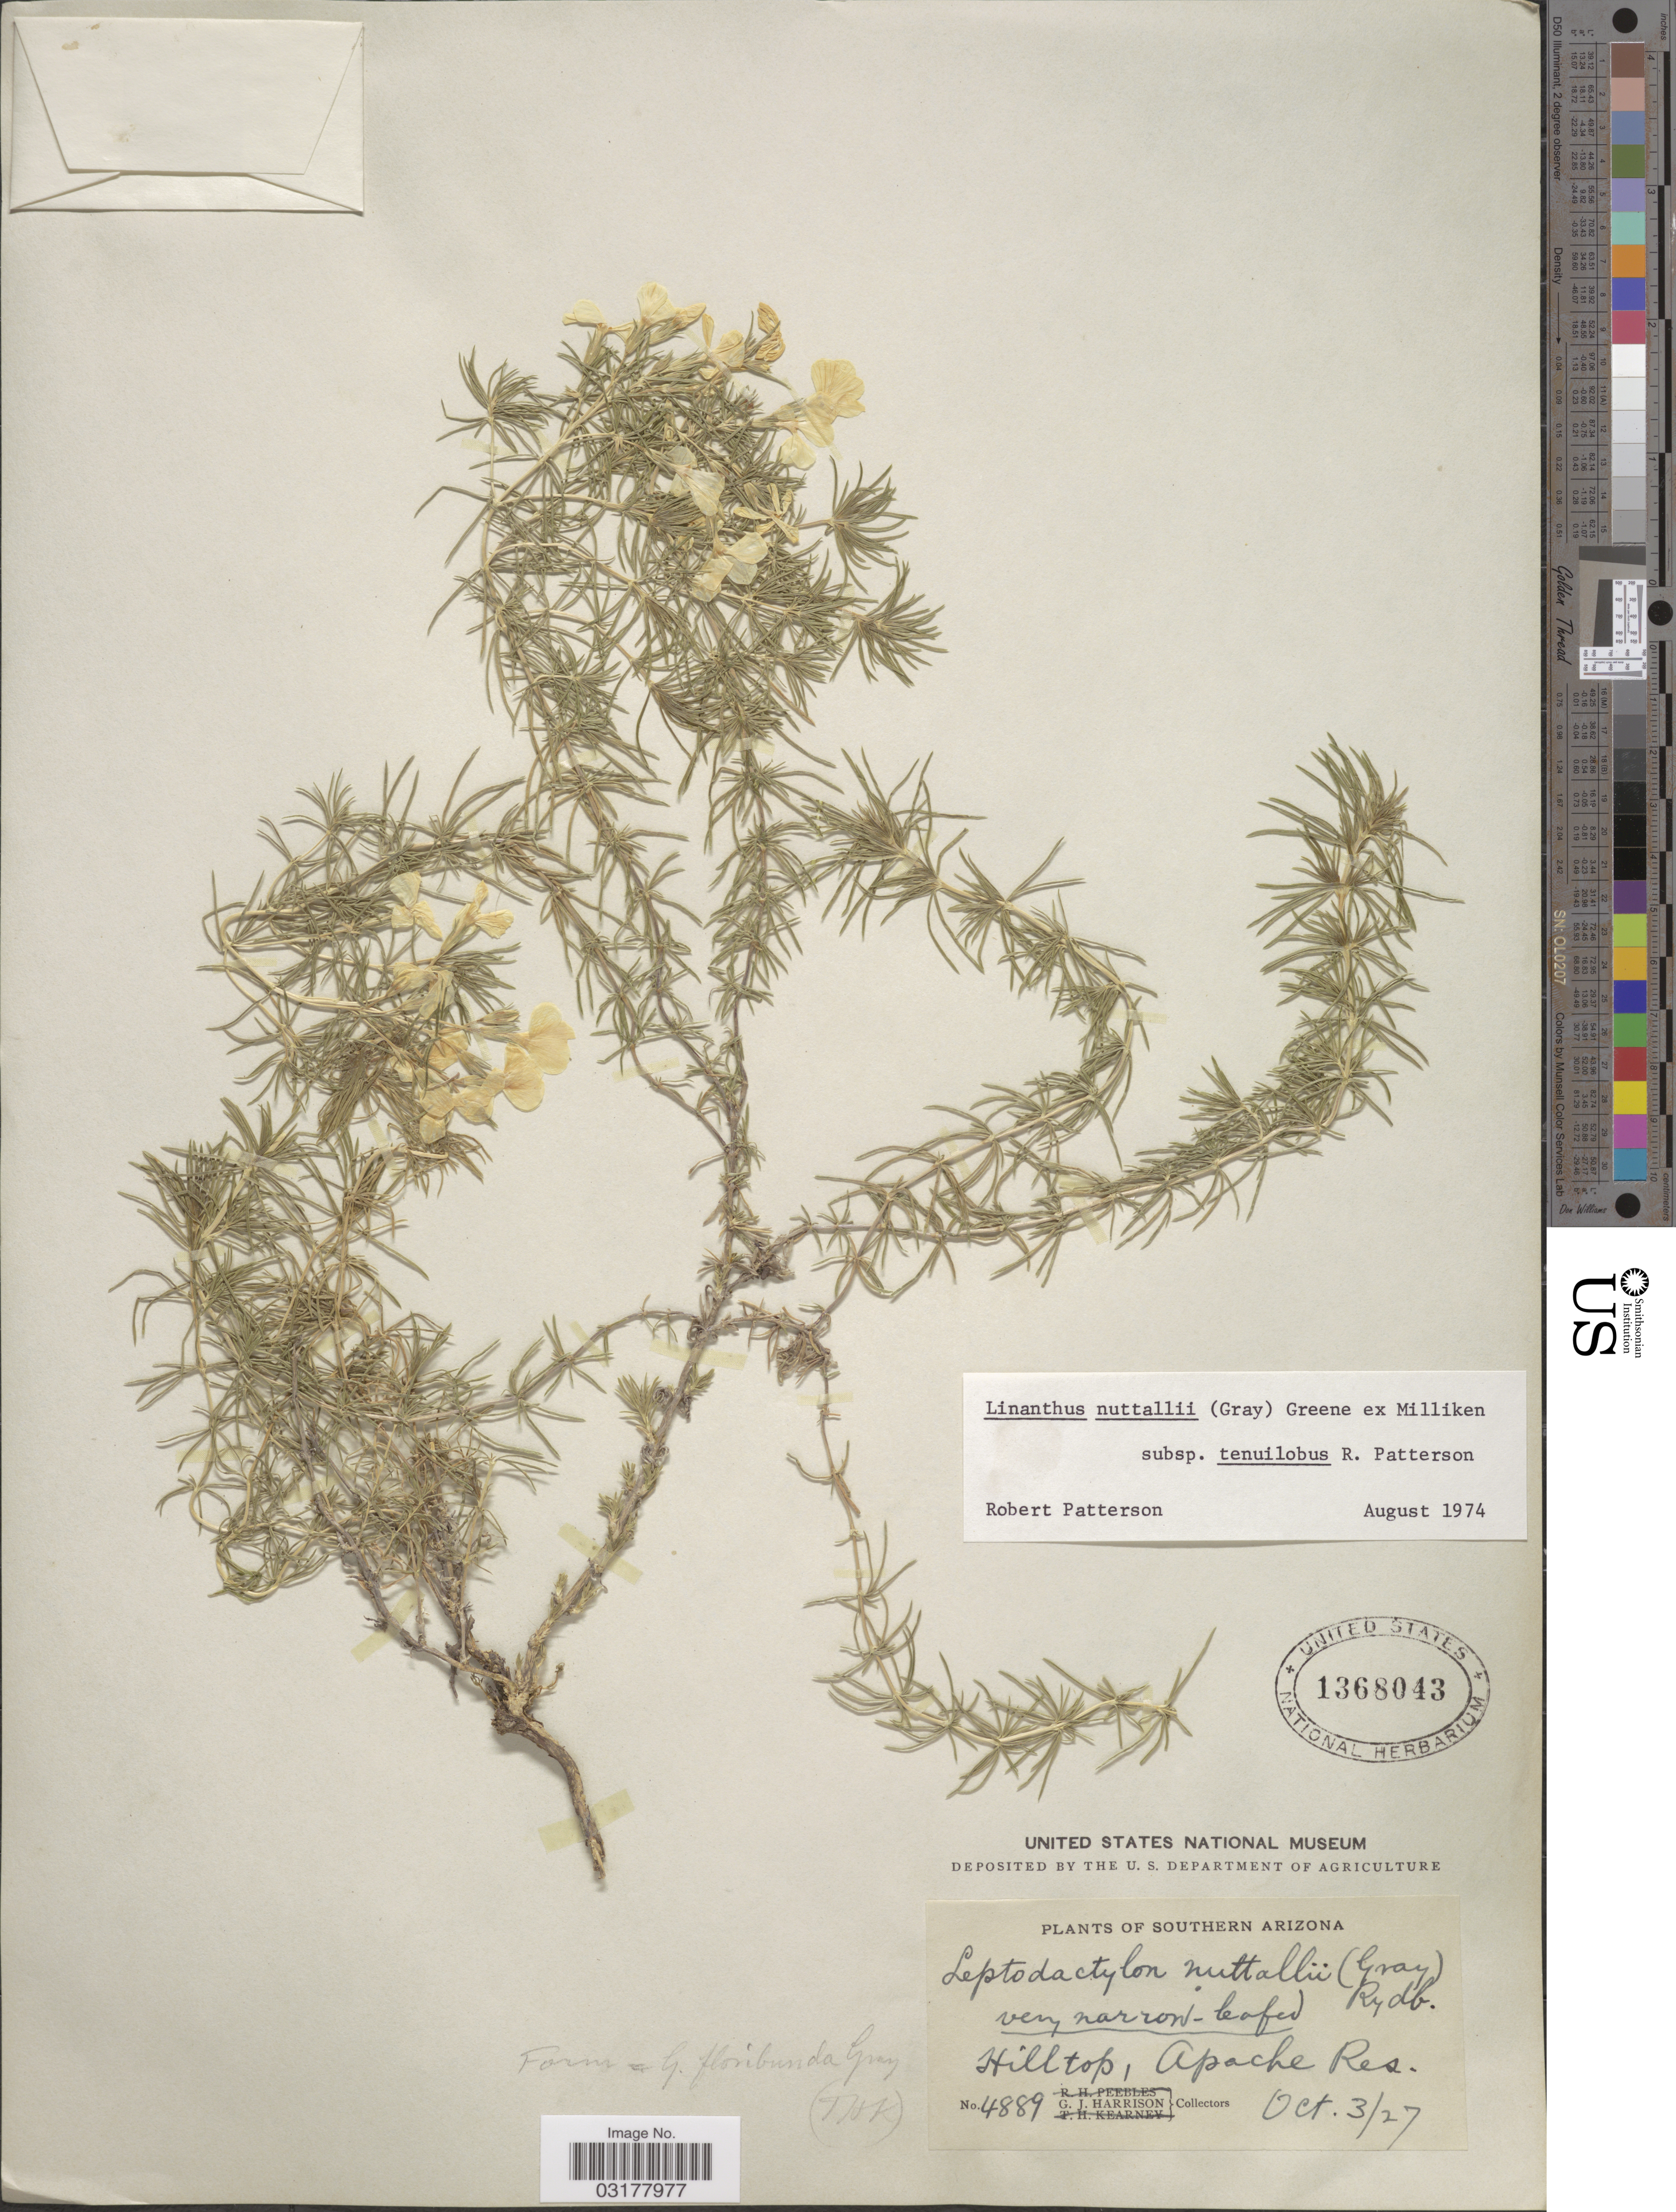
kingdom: Plantae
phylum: Tracheophyta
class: Magnoliopsida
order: Ericales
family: Polemoniaceae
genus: Leptosiphon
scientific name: Leptosiphon nuttallii subsp. nuttallii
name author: (A. Gray) J.M. Porter & L.A. Johnson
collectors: G. J. Harrison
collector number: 4889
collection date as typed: Transcribed d/m/y: 3/10/27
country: United States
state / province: Arizona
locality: Southern Arizona, Hill top, Apache Res.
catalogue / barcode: US 1368043